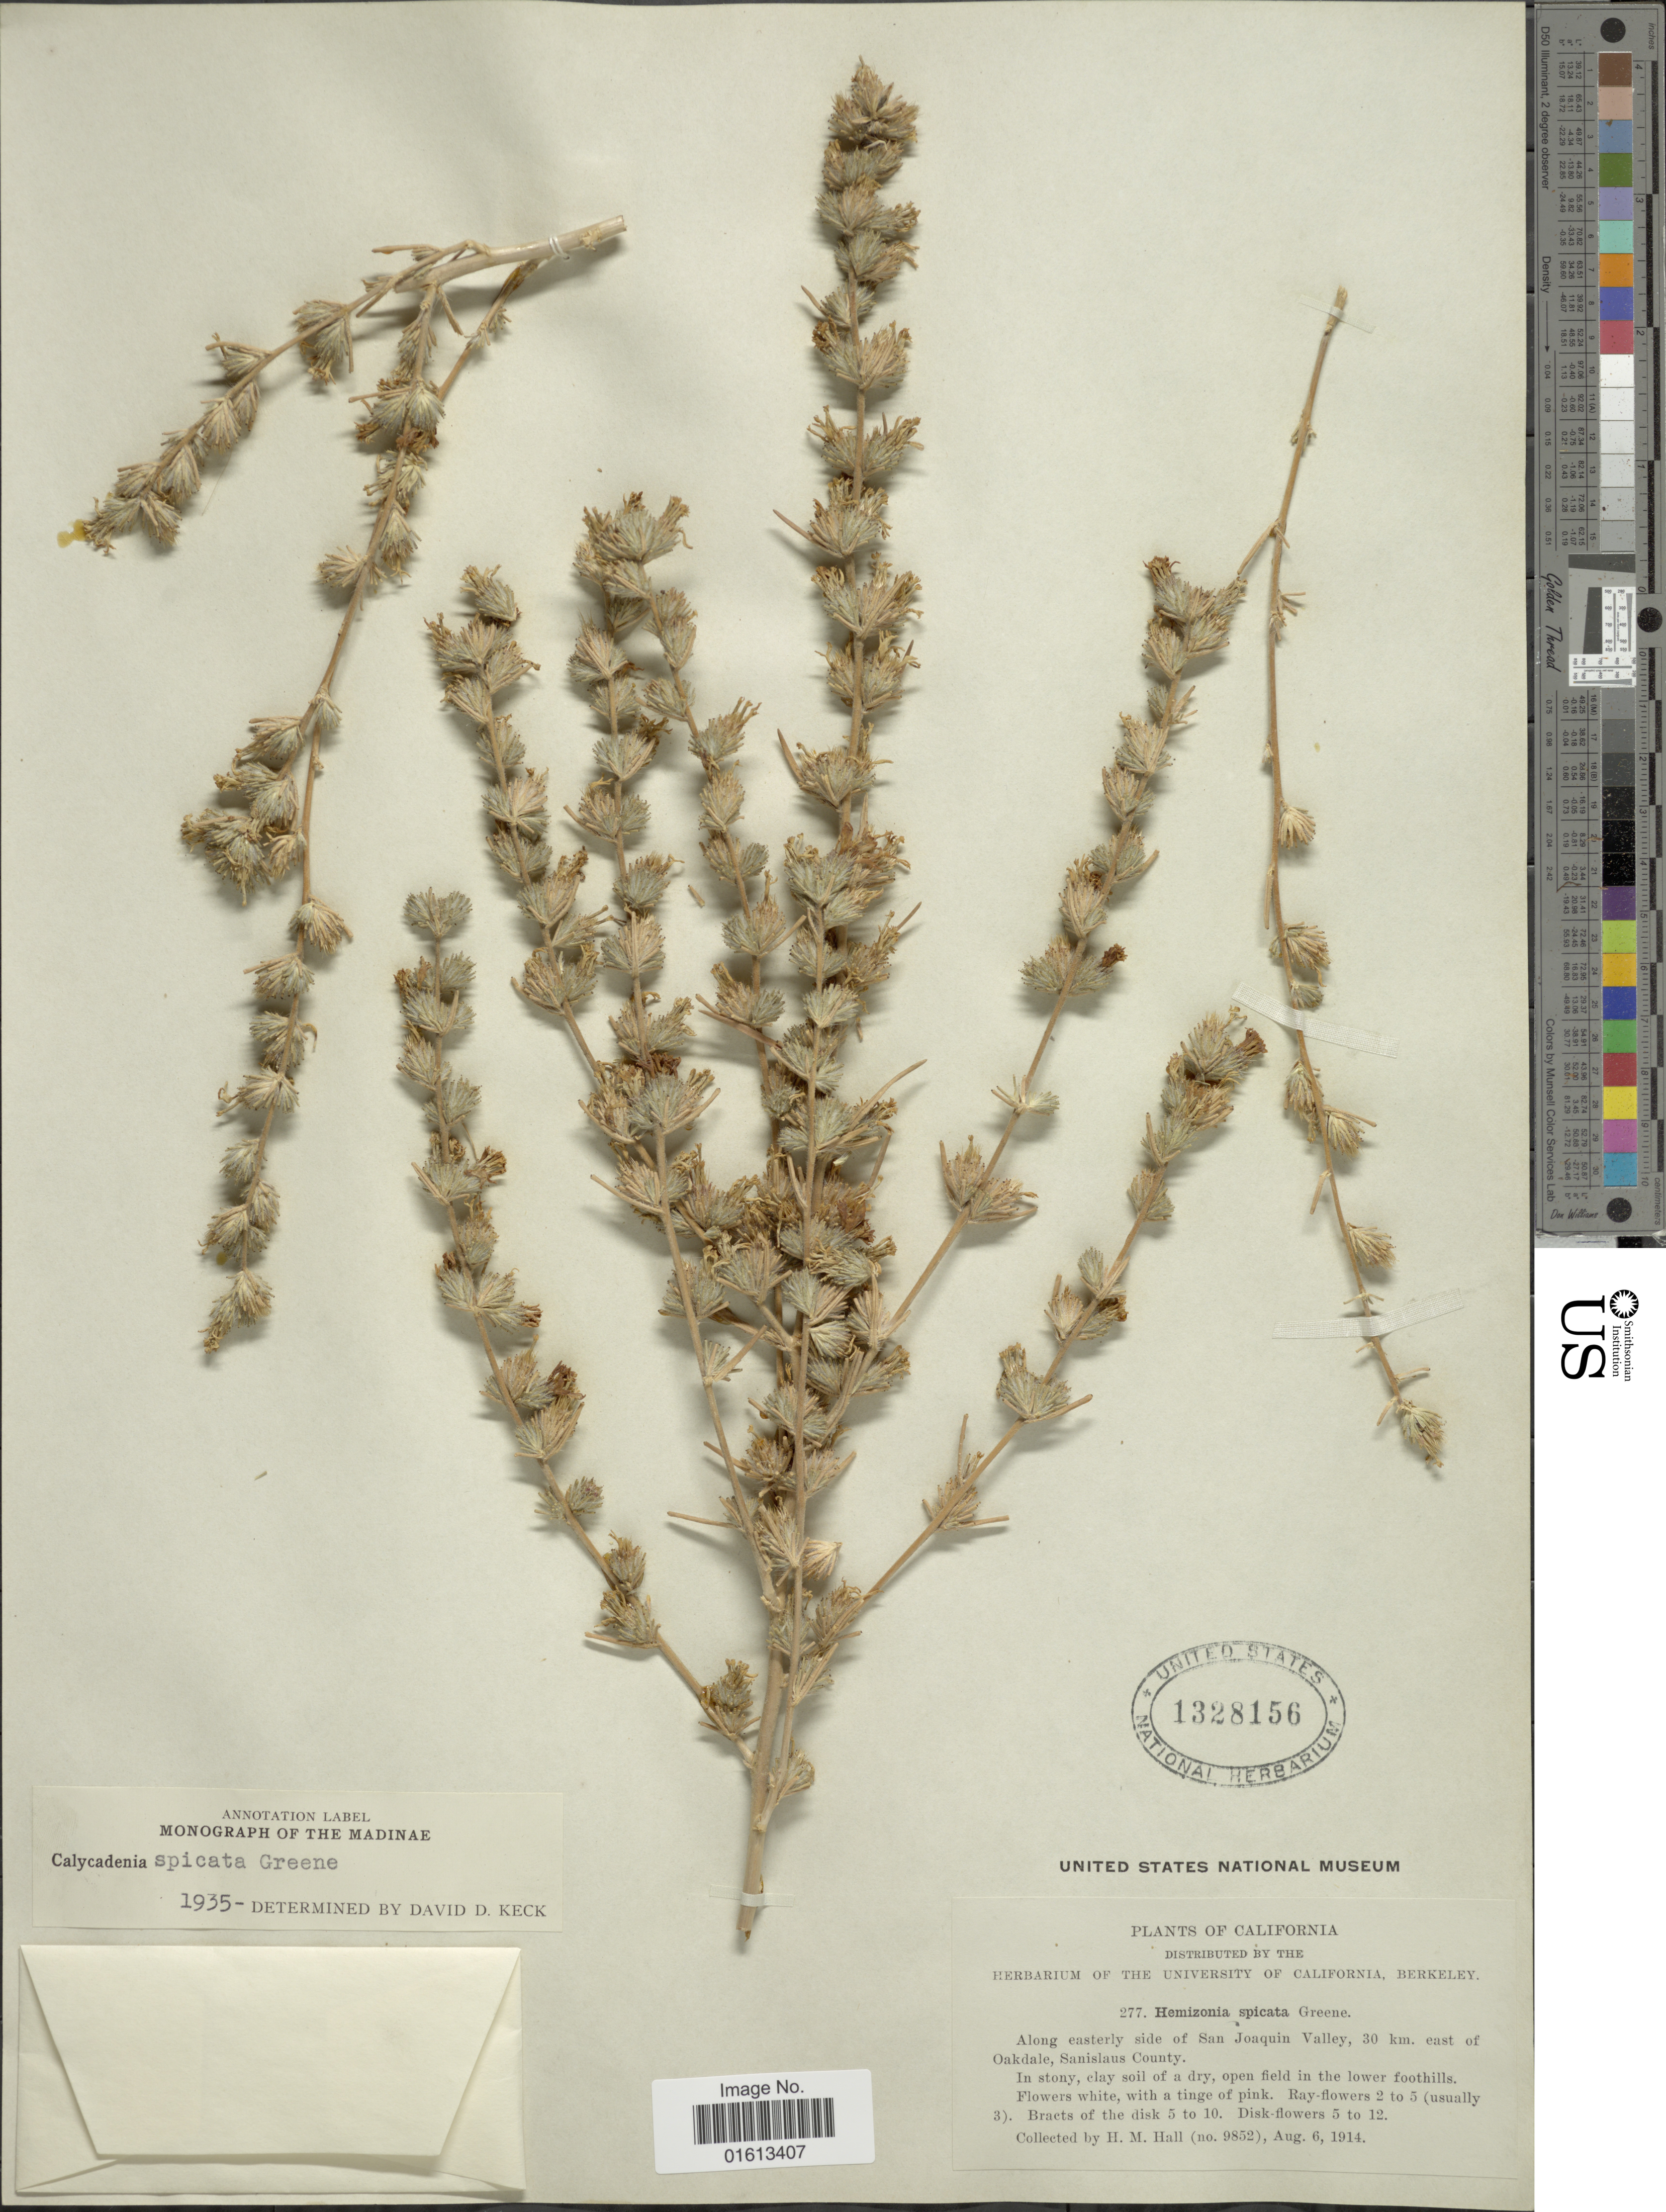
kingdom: Plantae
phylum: Tracheophyta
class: Magnoliopsida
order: Asterales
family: Asteraceae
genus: Calycadenia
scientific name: Calycadenia spicata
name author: (Greene) Greene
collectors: H. M. Hall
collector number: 9852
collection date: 1914-08-06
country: United States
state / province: California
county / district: Stanislaus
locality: Along easterly side of San Joaquin Valley, 30 km. east of Oakdale, Sanislans County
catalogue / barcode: US 1328156